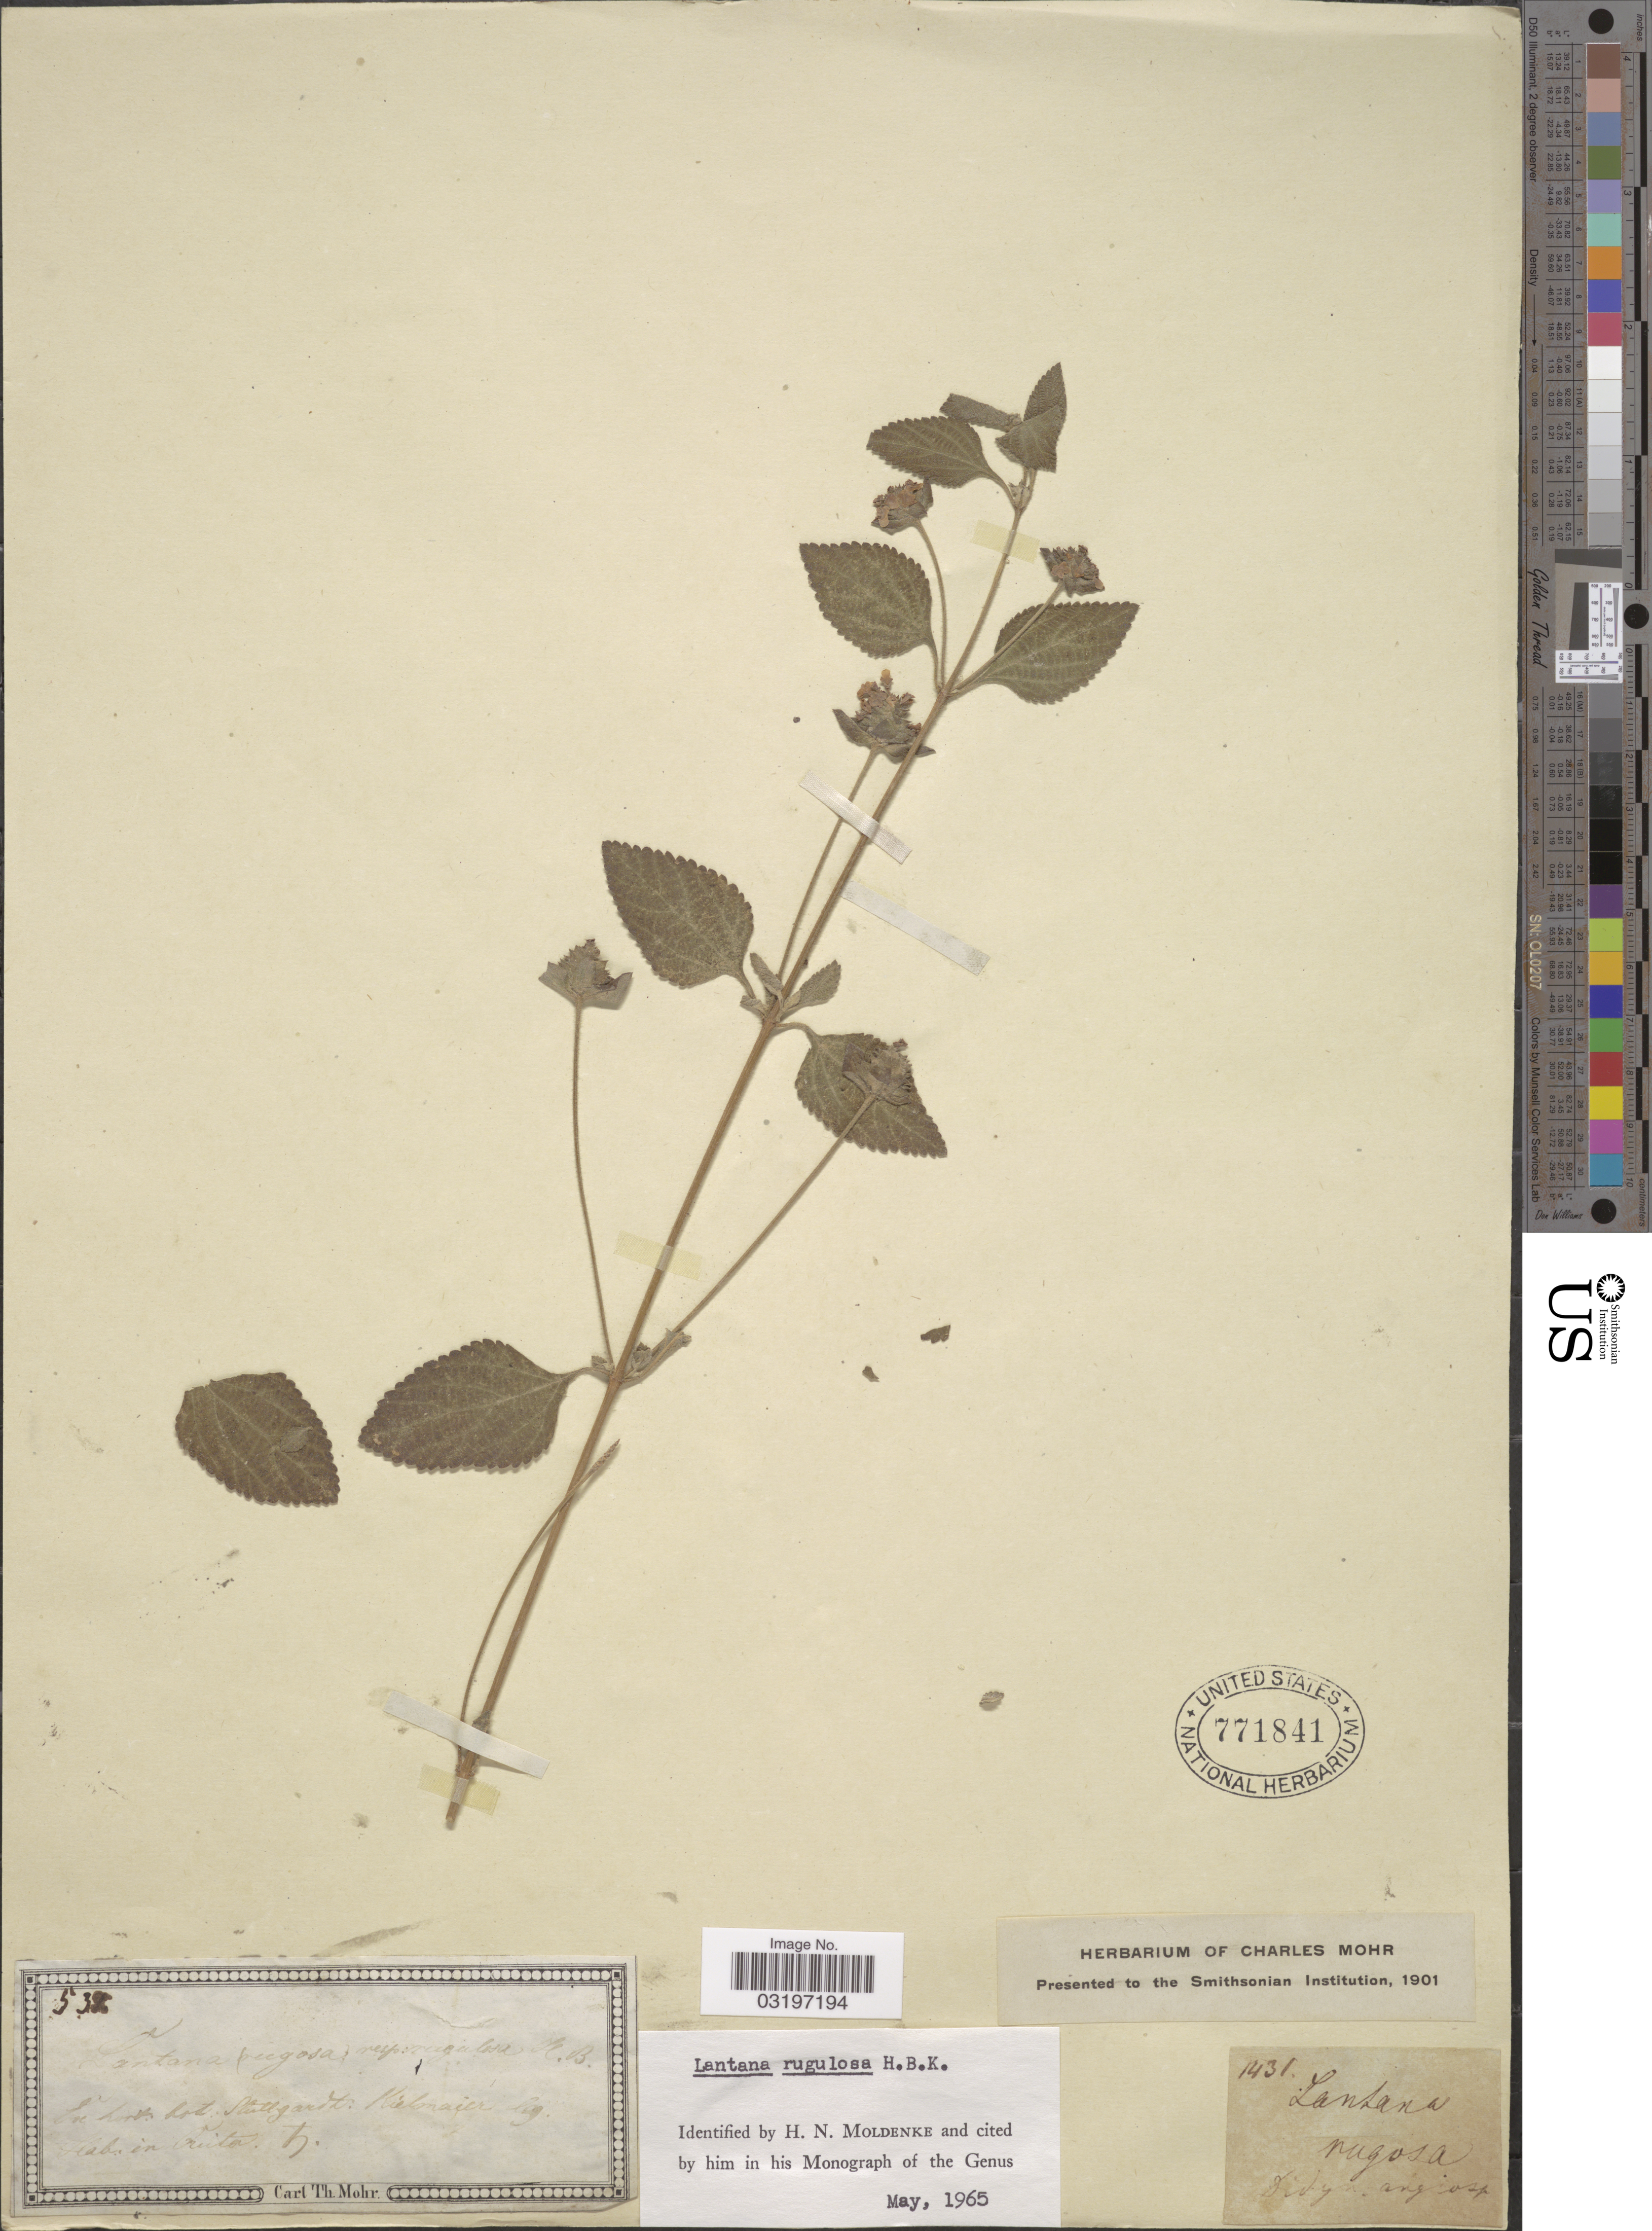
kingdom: Plantae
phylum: Tracheophyta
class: Magnoliopsida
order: Lamiales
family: Verbenaceae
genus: Lantana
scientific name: Lantana rugulosa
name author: Kunth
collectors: Ex Herb. Kielmaier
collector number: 531/1431?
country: Ecuador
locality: In hort. bot. Stuttgardt. In Quito.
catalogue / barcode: US 771841